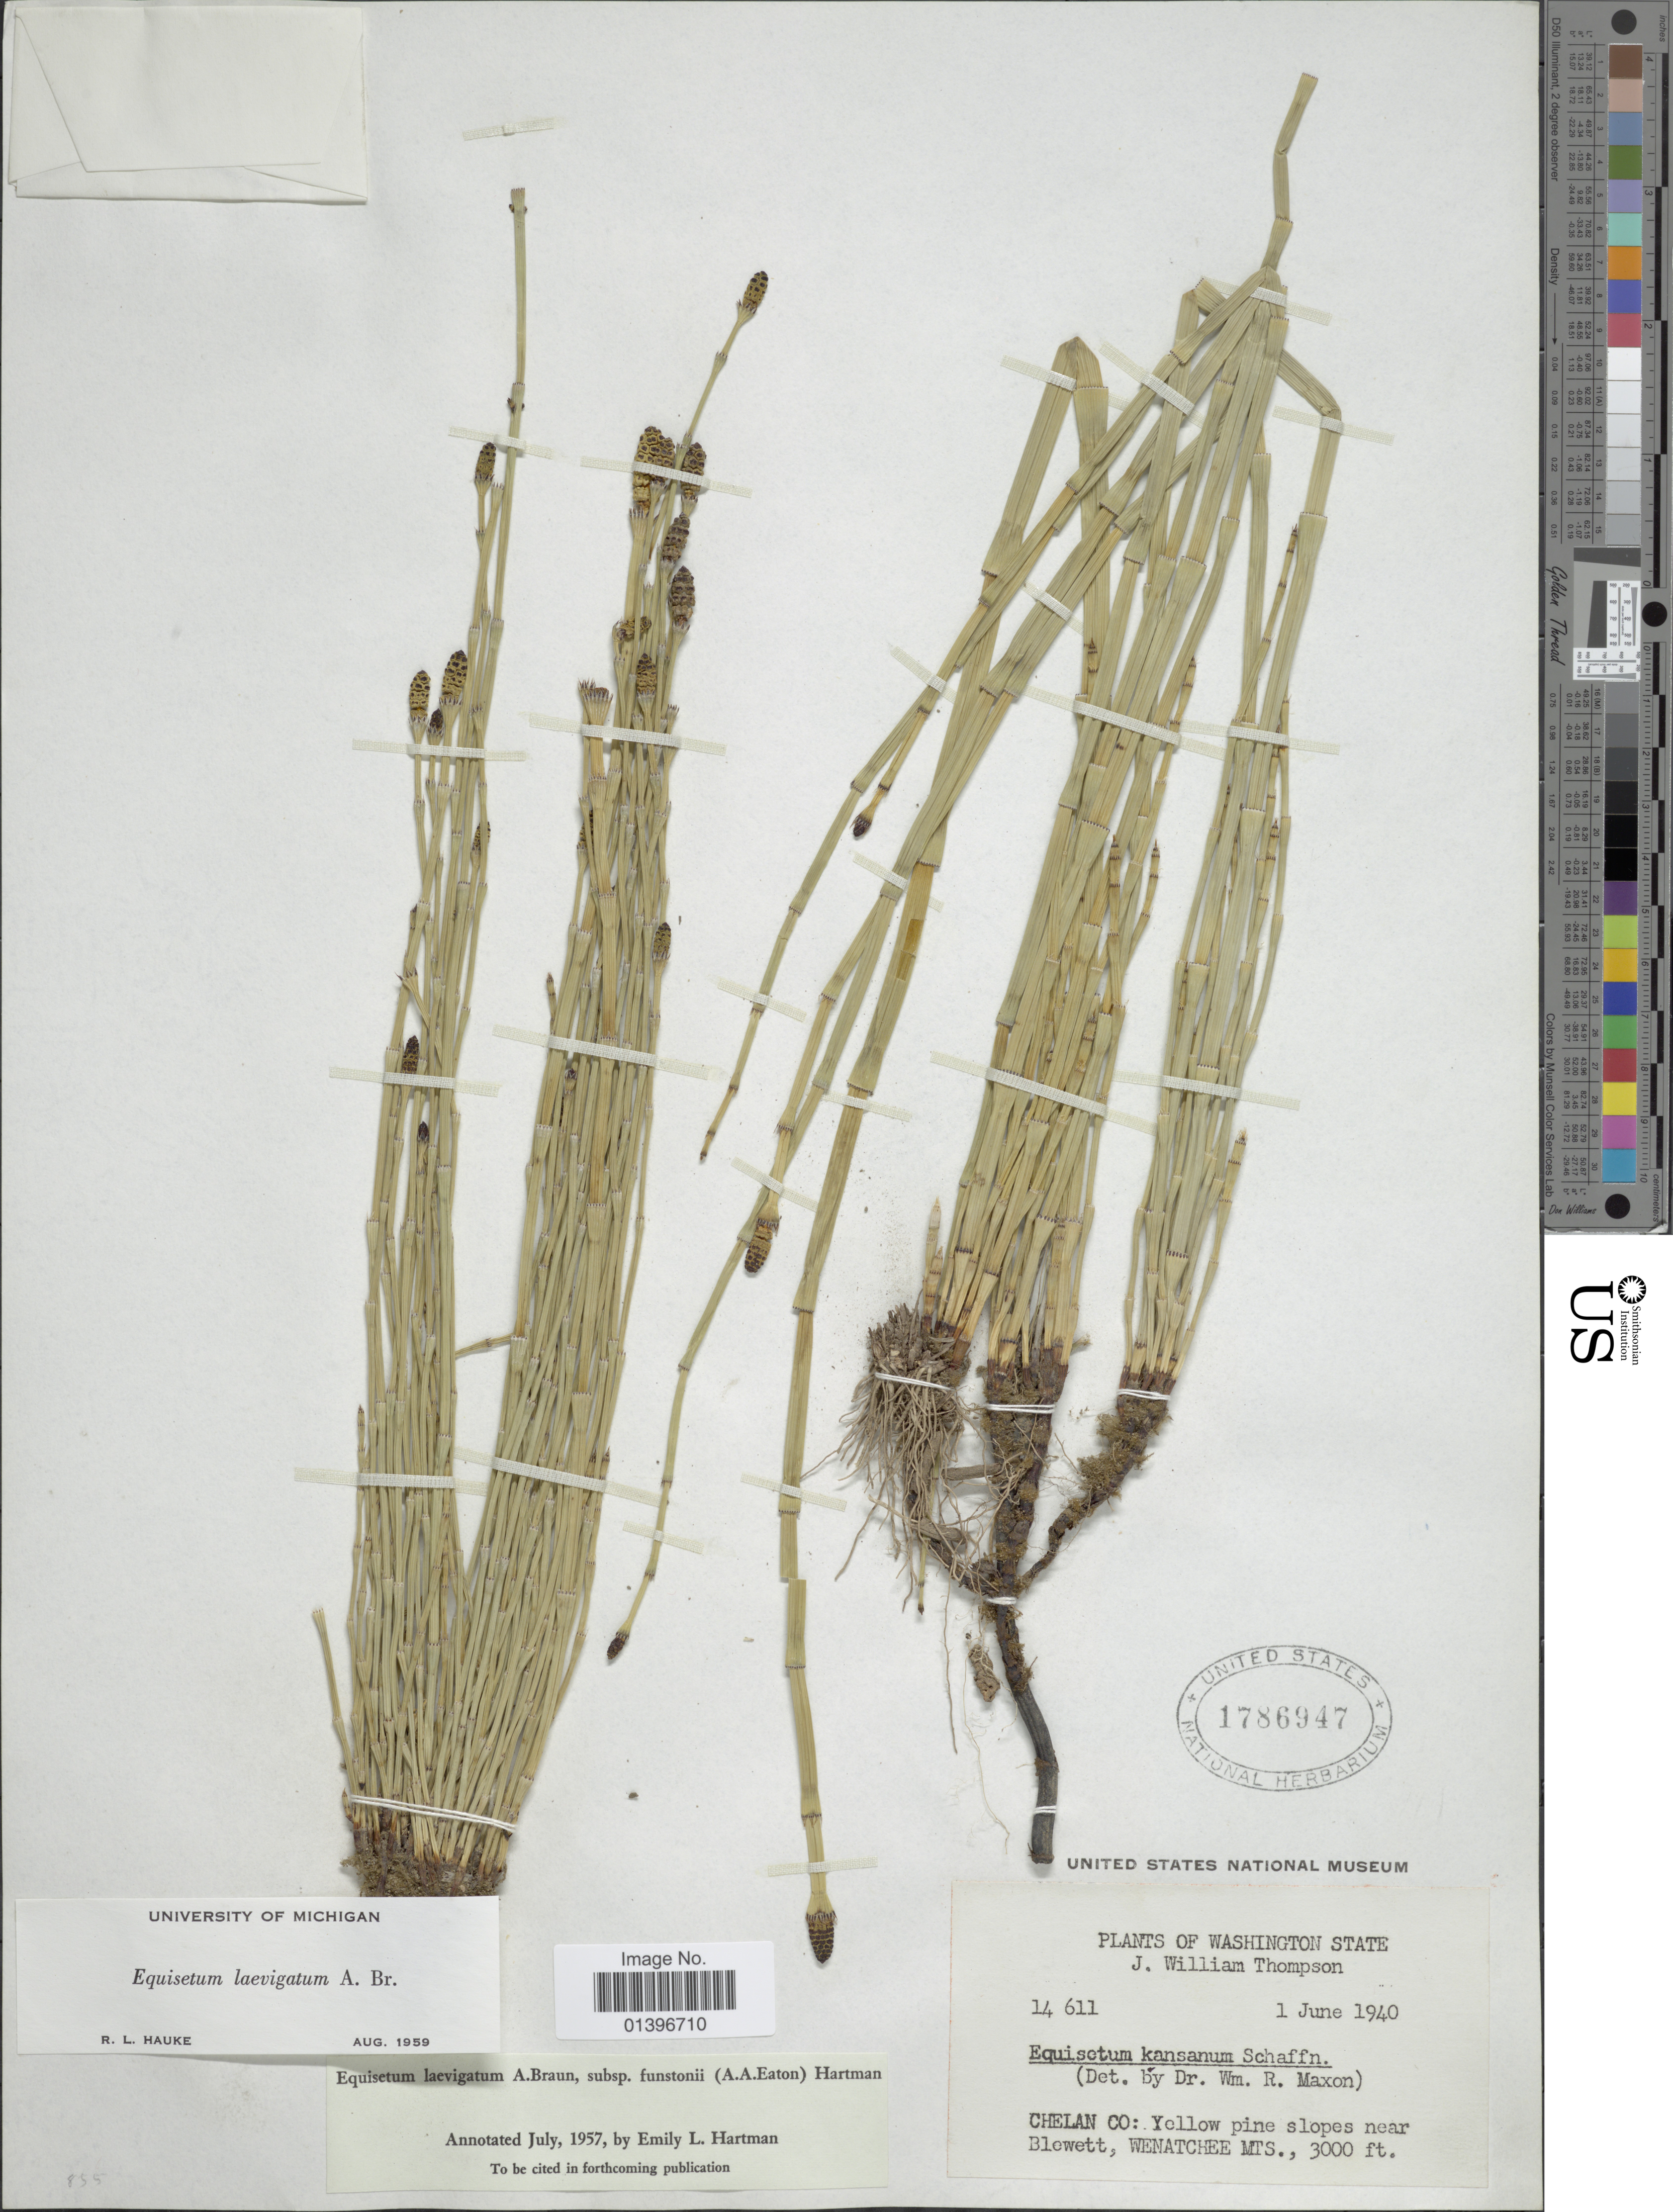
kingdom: Plantae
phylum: Tracheophyta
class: Polypodiopsida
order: Equisetales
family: Equisetaceae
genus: Equisetum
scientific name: Equisetum laevigatum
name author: A. Braun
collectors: J. W. Thompson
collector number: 14611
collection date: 1940-06-01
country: United States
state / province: Washington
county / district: Chelan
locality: Washington State. Chelan Co.: Yellow pine slopes near Blewett, Wenatchee Mts.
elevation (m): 914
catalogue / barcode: US 1786947